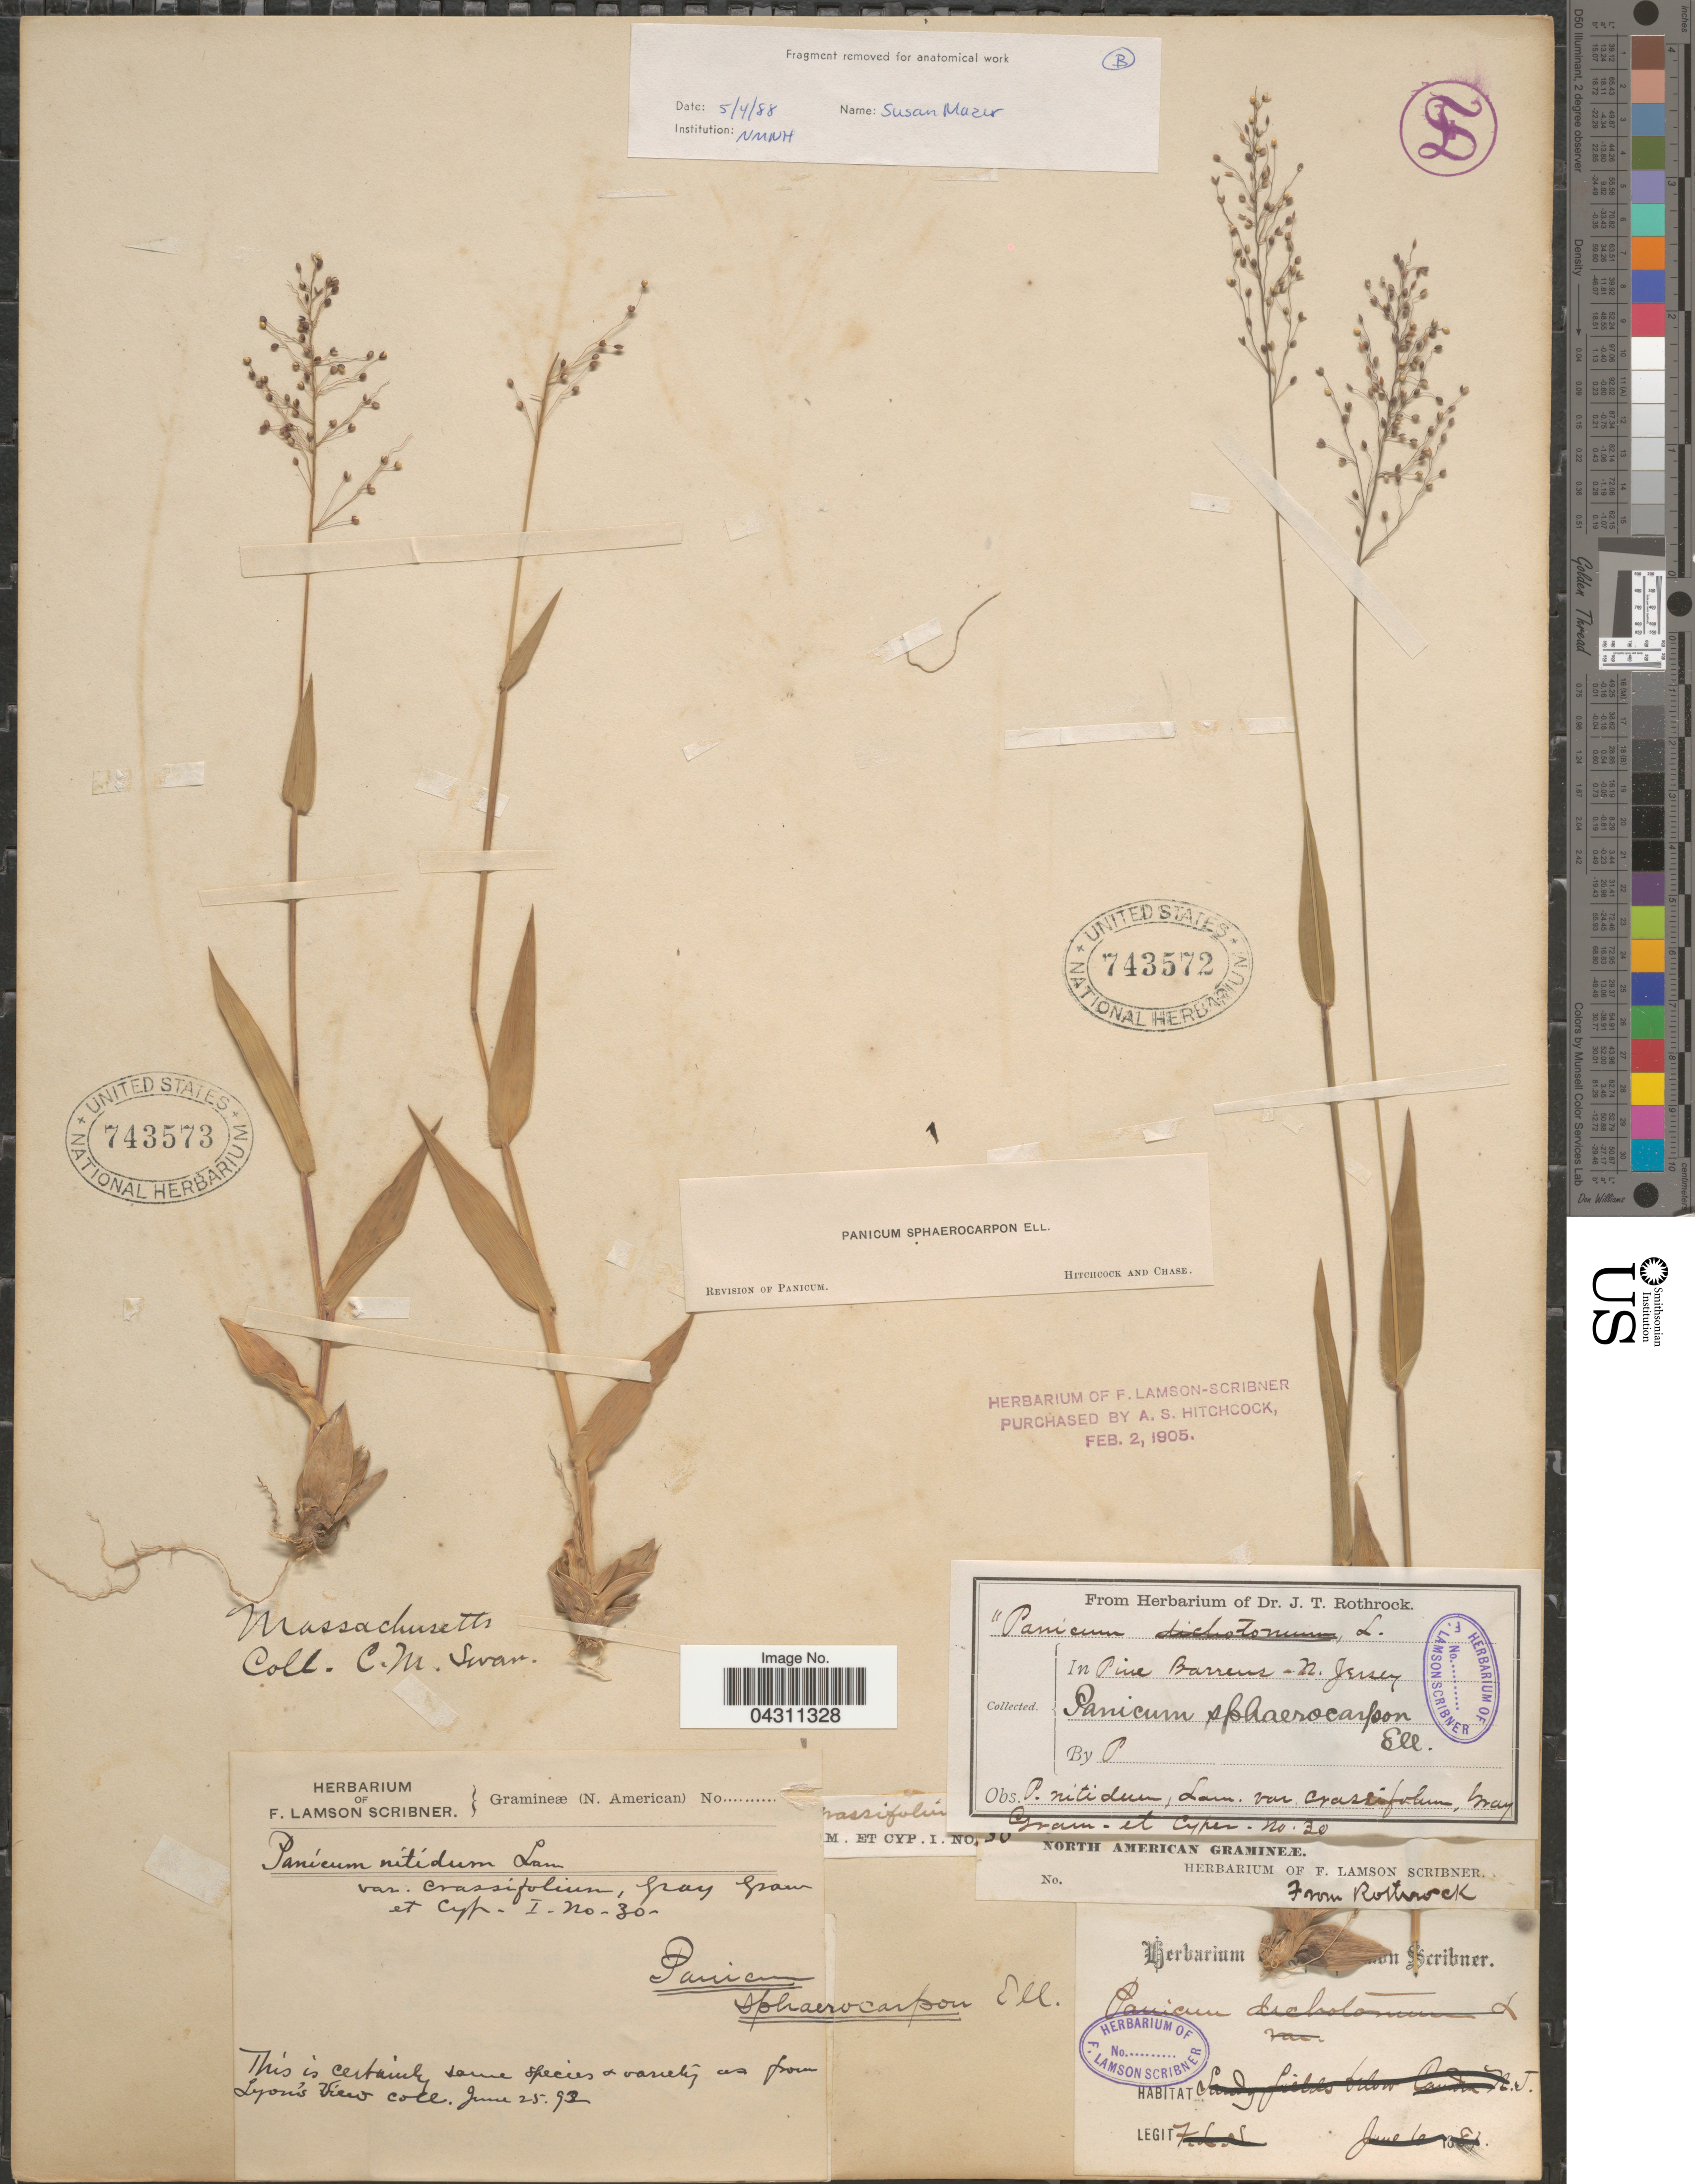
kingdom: Plantae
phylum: Tracheophyta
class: Liliopsida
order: Poales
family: Poaceae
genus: Dichanthelium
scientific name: Dichanthelium sphaerocarpon var. sphaerocarpon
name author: (Elliott) Gould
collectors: C. Swan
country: United States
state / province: Massachusetts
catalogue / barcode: US 743573-2